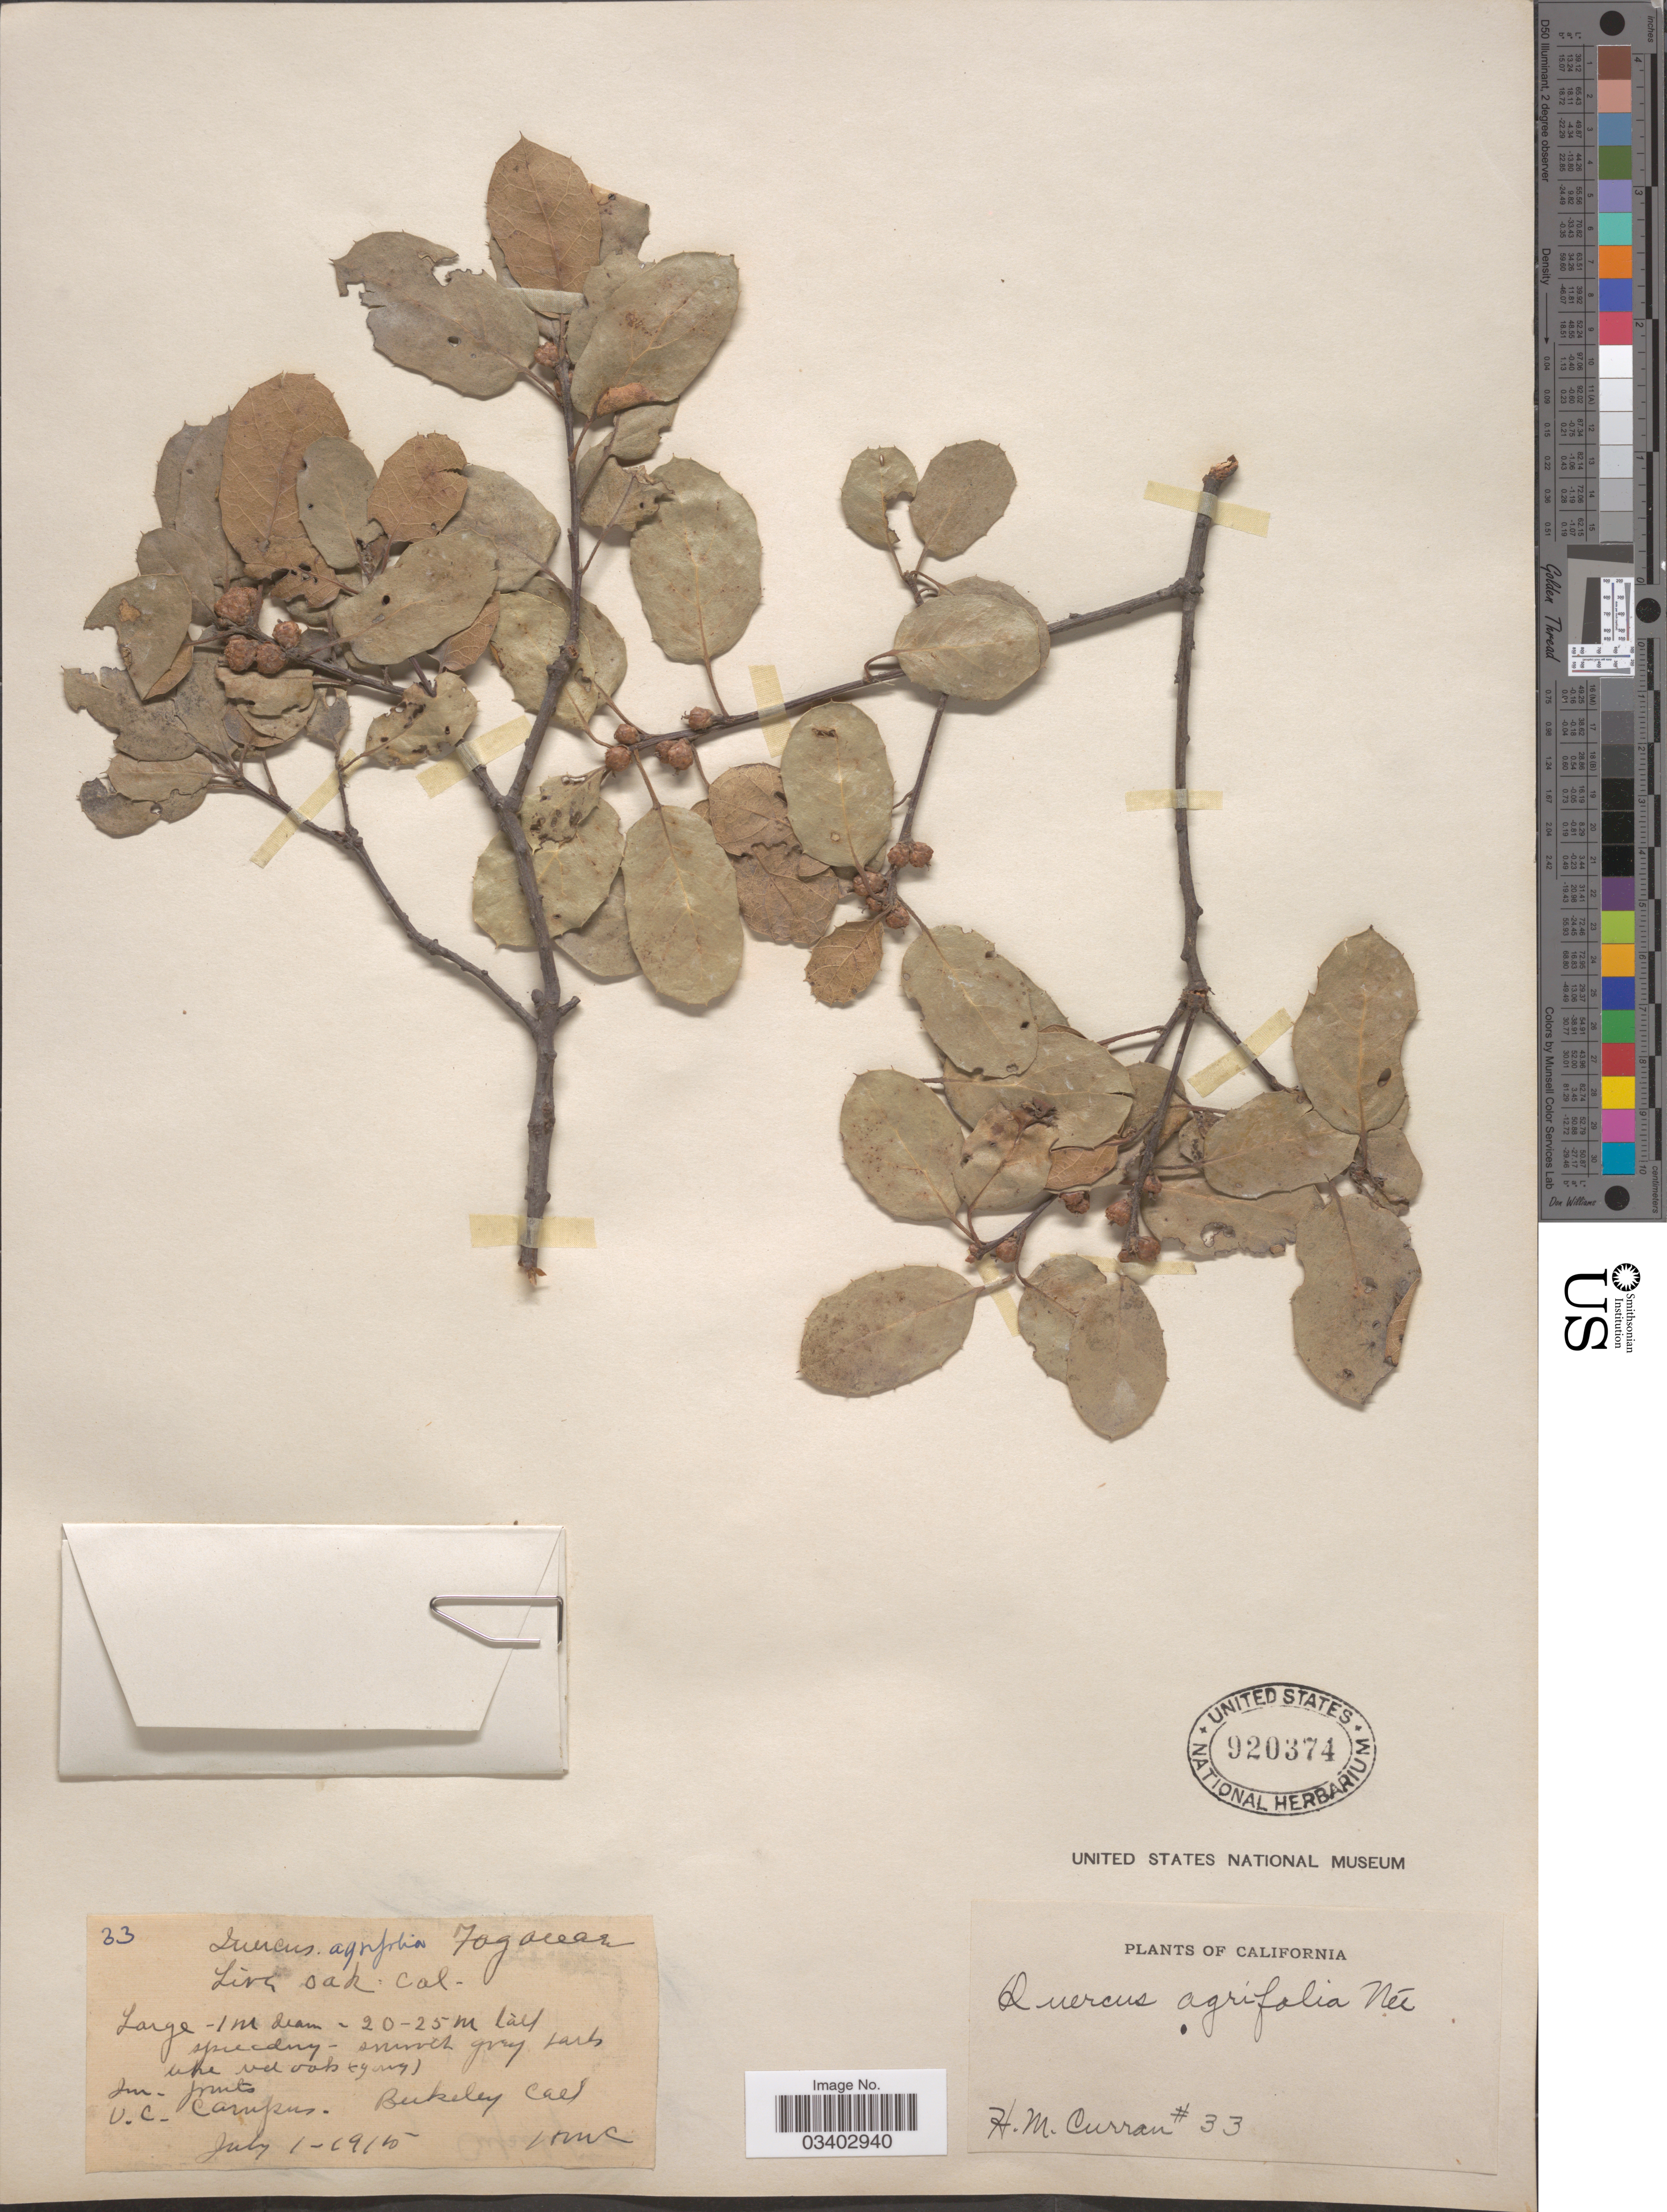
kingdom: Plantae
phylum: Tracheophyta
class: Magnoliopsida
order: Fagales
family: Fagaceae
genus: Quercus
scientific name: Quercus agrifolia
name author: Née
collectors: H. M. Curran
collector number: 33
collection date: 1915-07-01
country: United States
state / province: California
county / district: Alameda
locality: U.C. Campus. Berkeley.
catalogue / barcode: US 920374